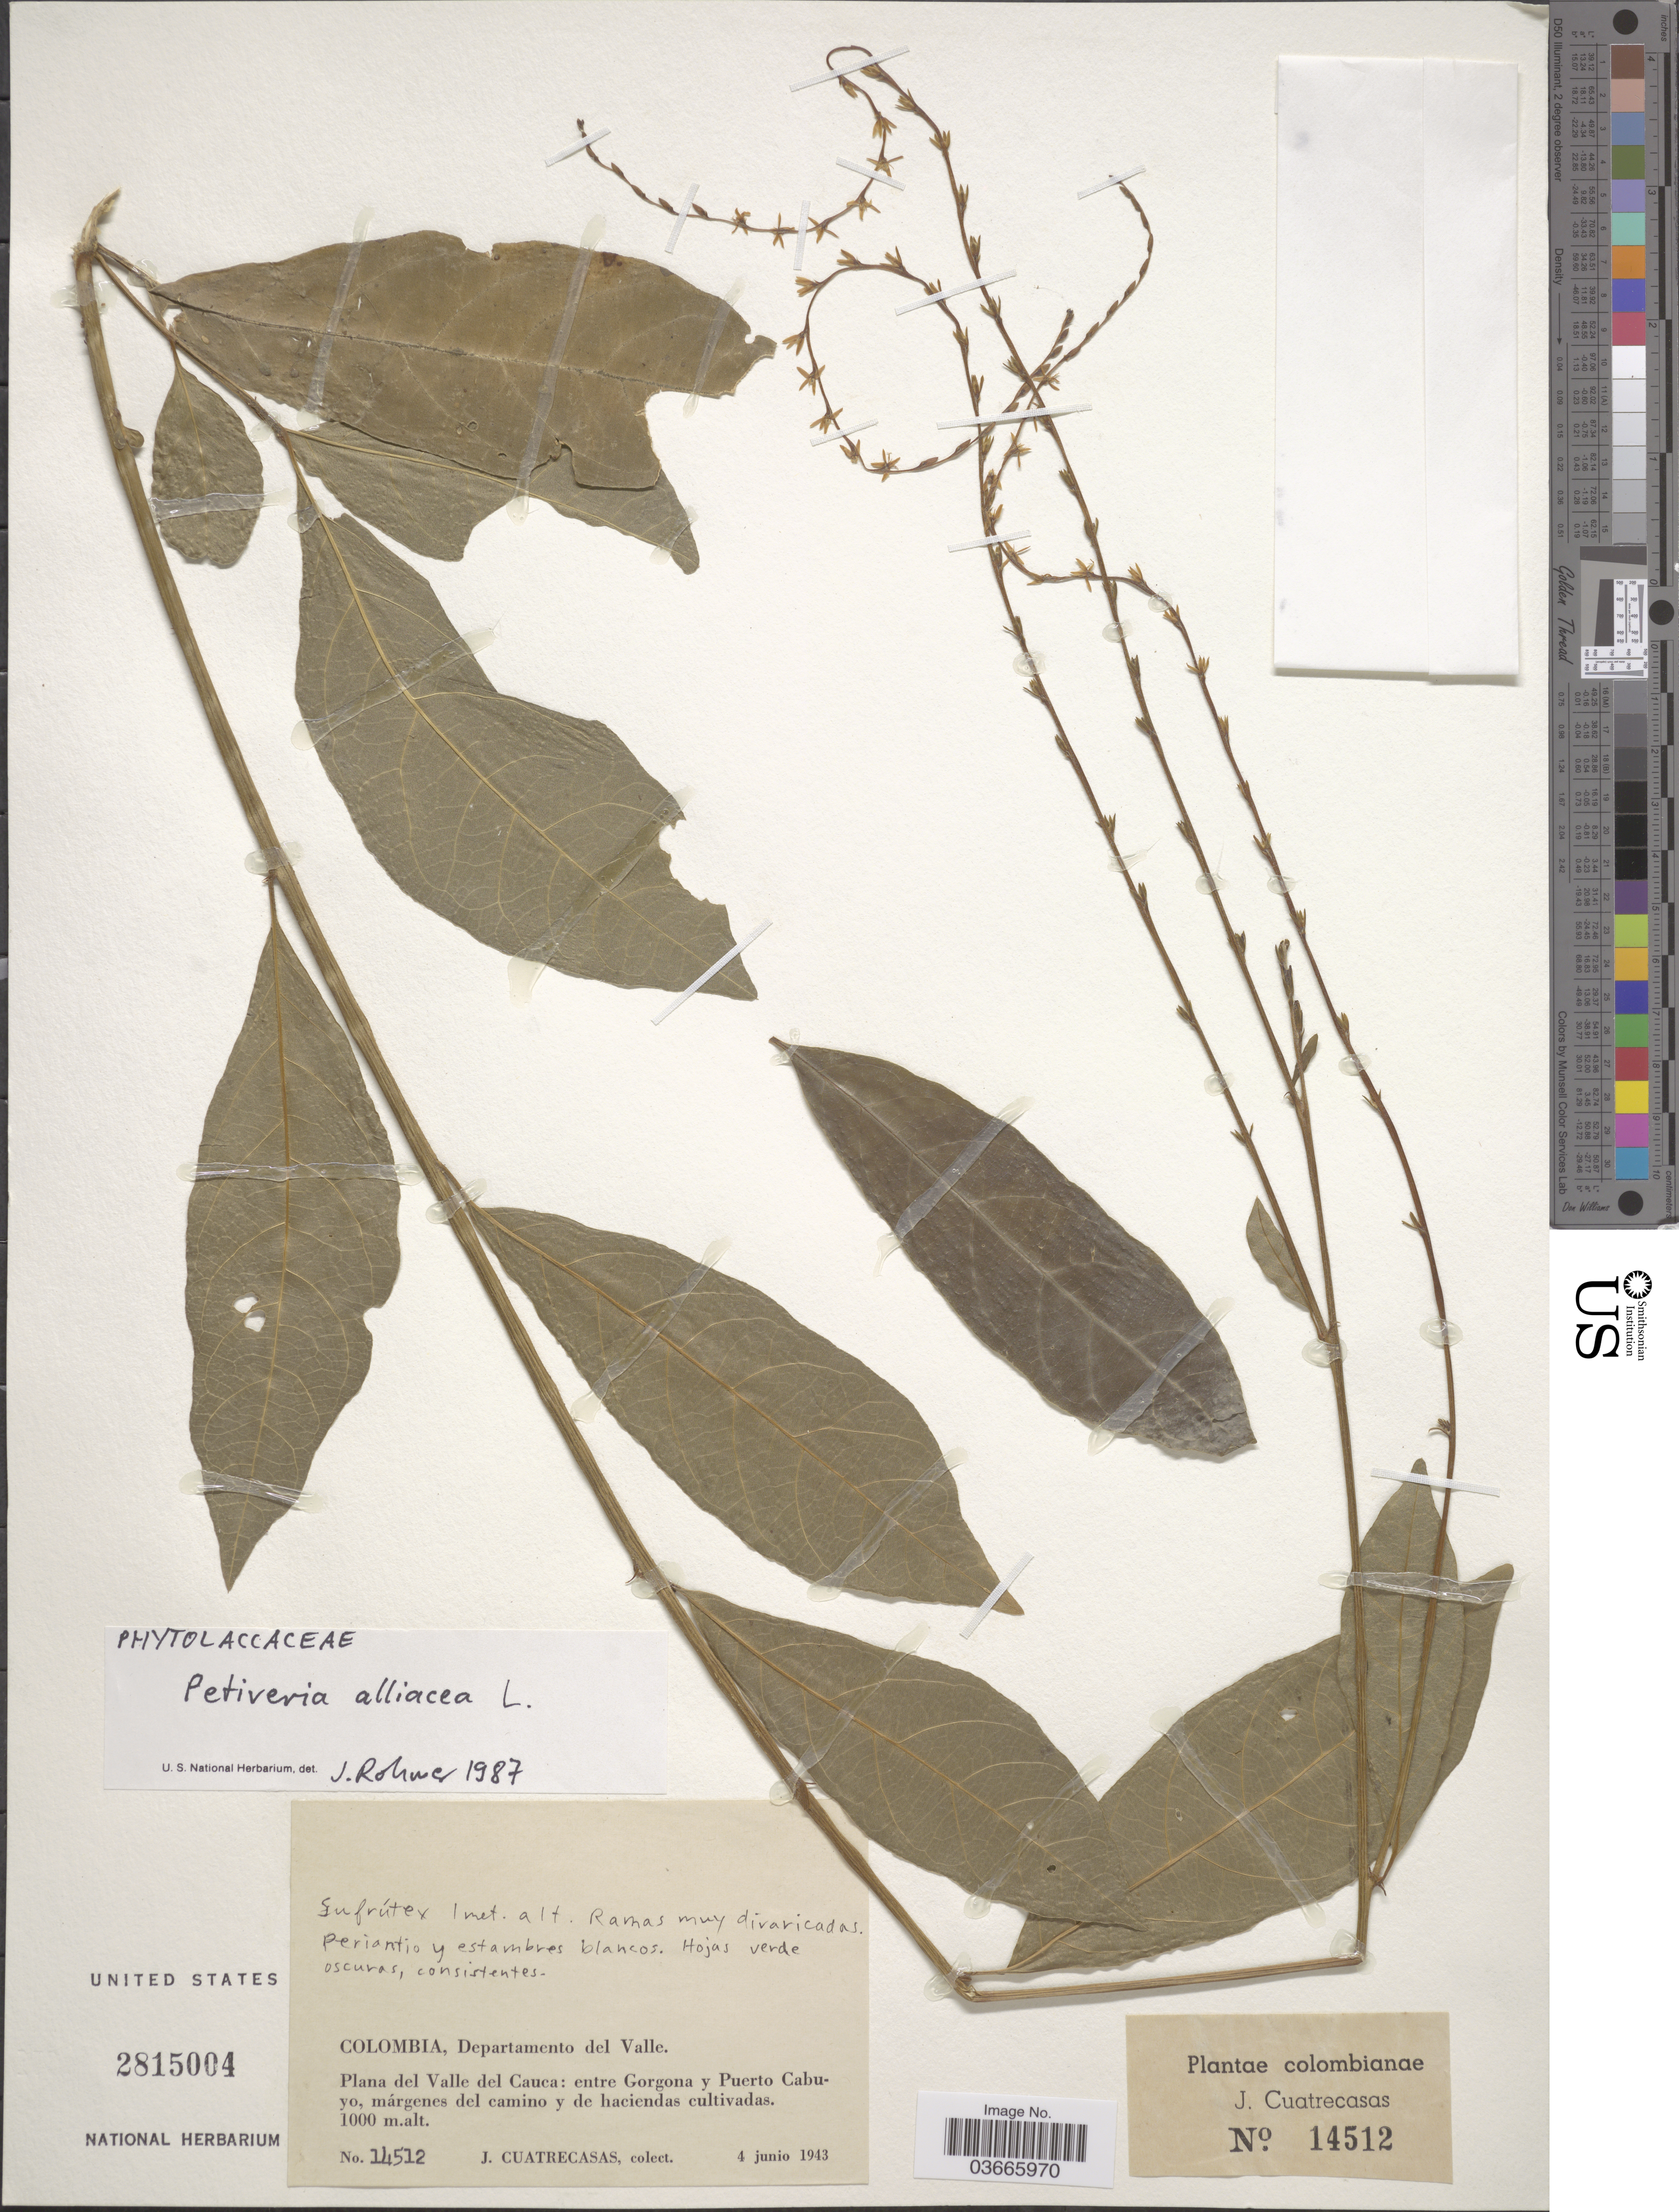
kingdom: Plantae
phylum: Tracheophyta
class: Magnoliopsida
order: Caryophyllales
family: Phytolaccaceae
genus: Petiveria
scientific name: Petiveria alliacea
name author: L.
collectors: J. Cuatrecasas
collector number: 14512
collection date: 1943-06-04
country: Colombia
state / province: Valle del Cauca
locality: Departamento del Valle. Plana del Valle del Cauca: entre Gorgona y Puerto Cabuyo, márgenes del camino y de haciendas cultivadas.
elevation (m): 1000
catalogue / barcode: US 2815004